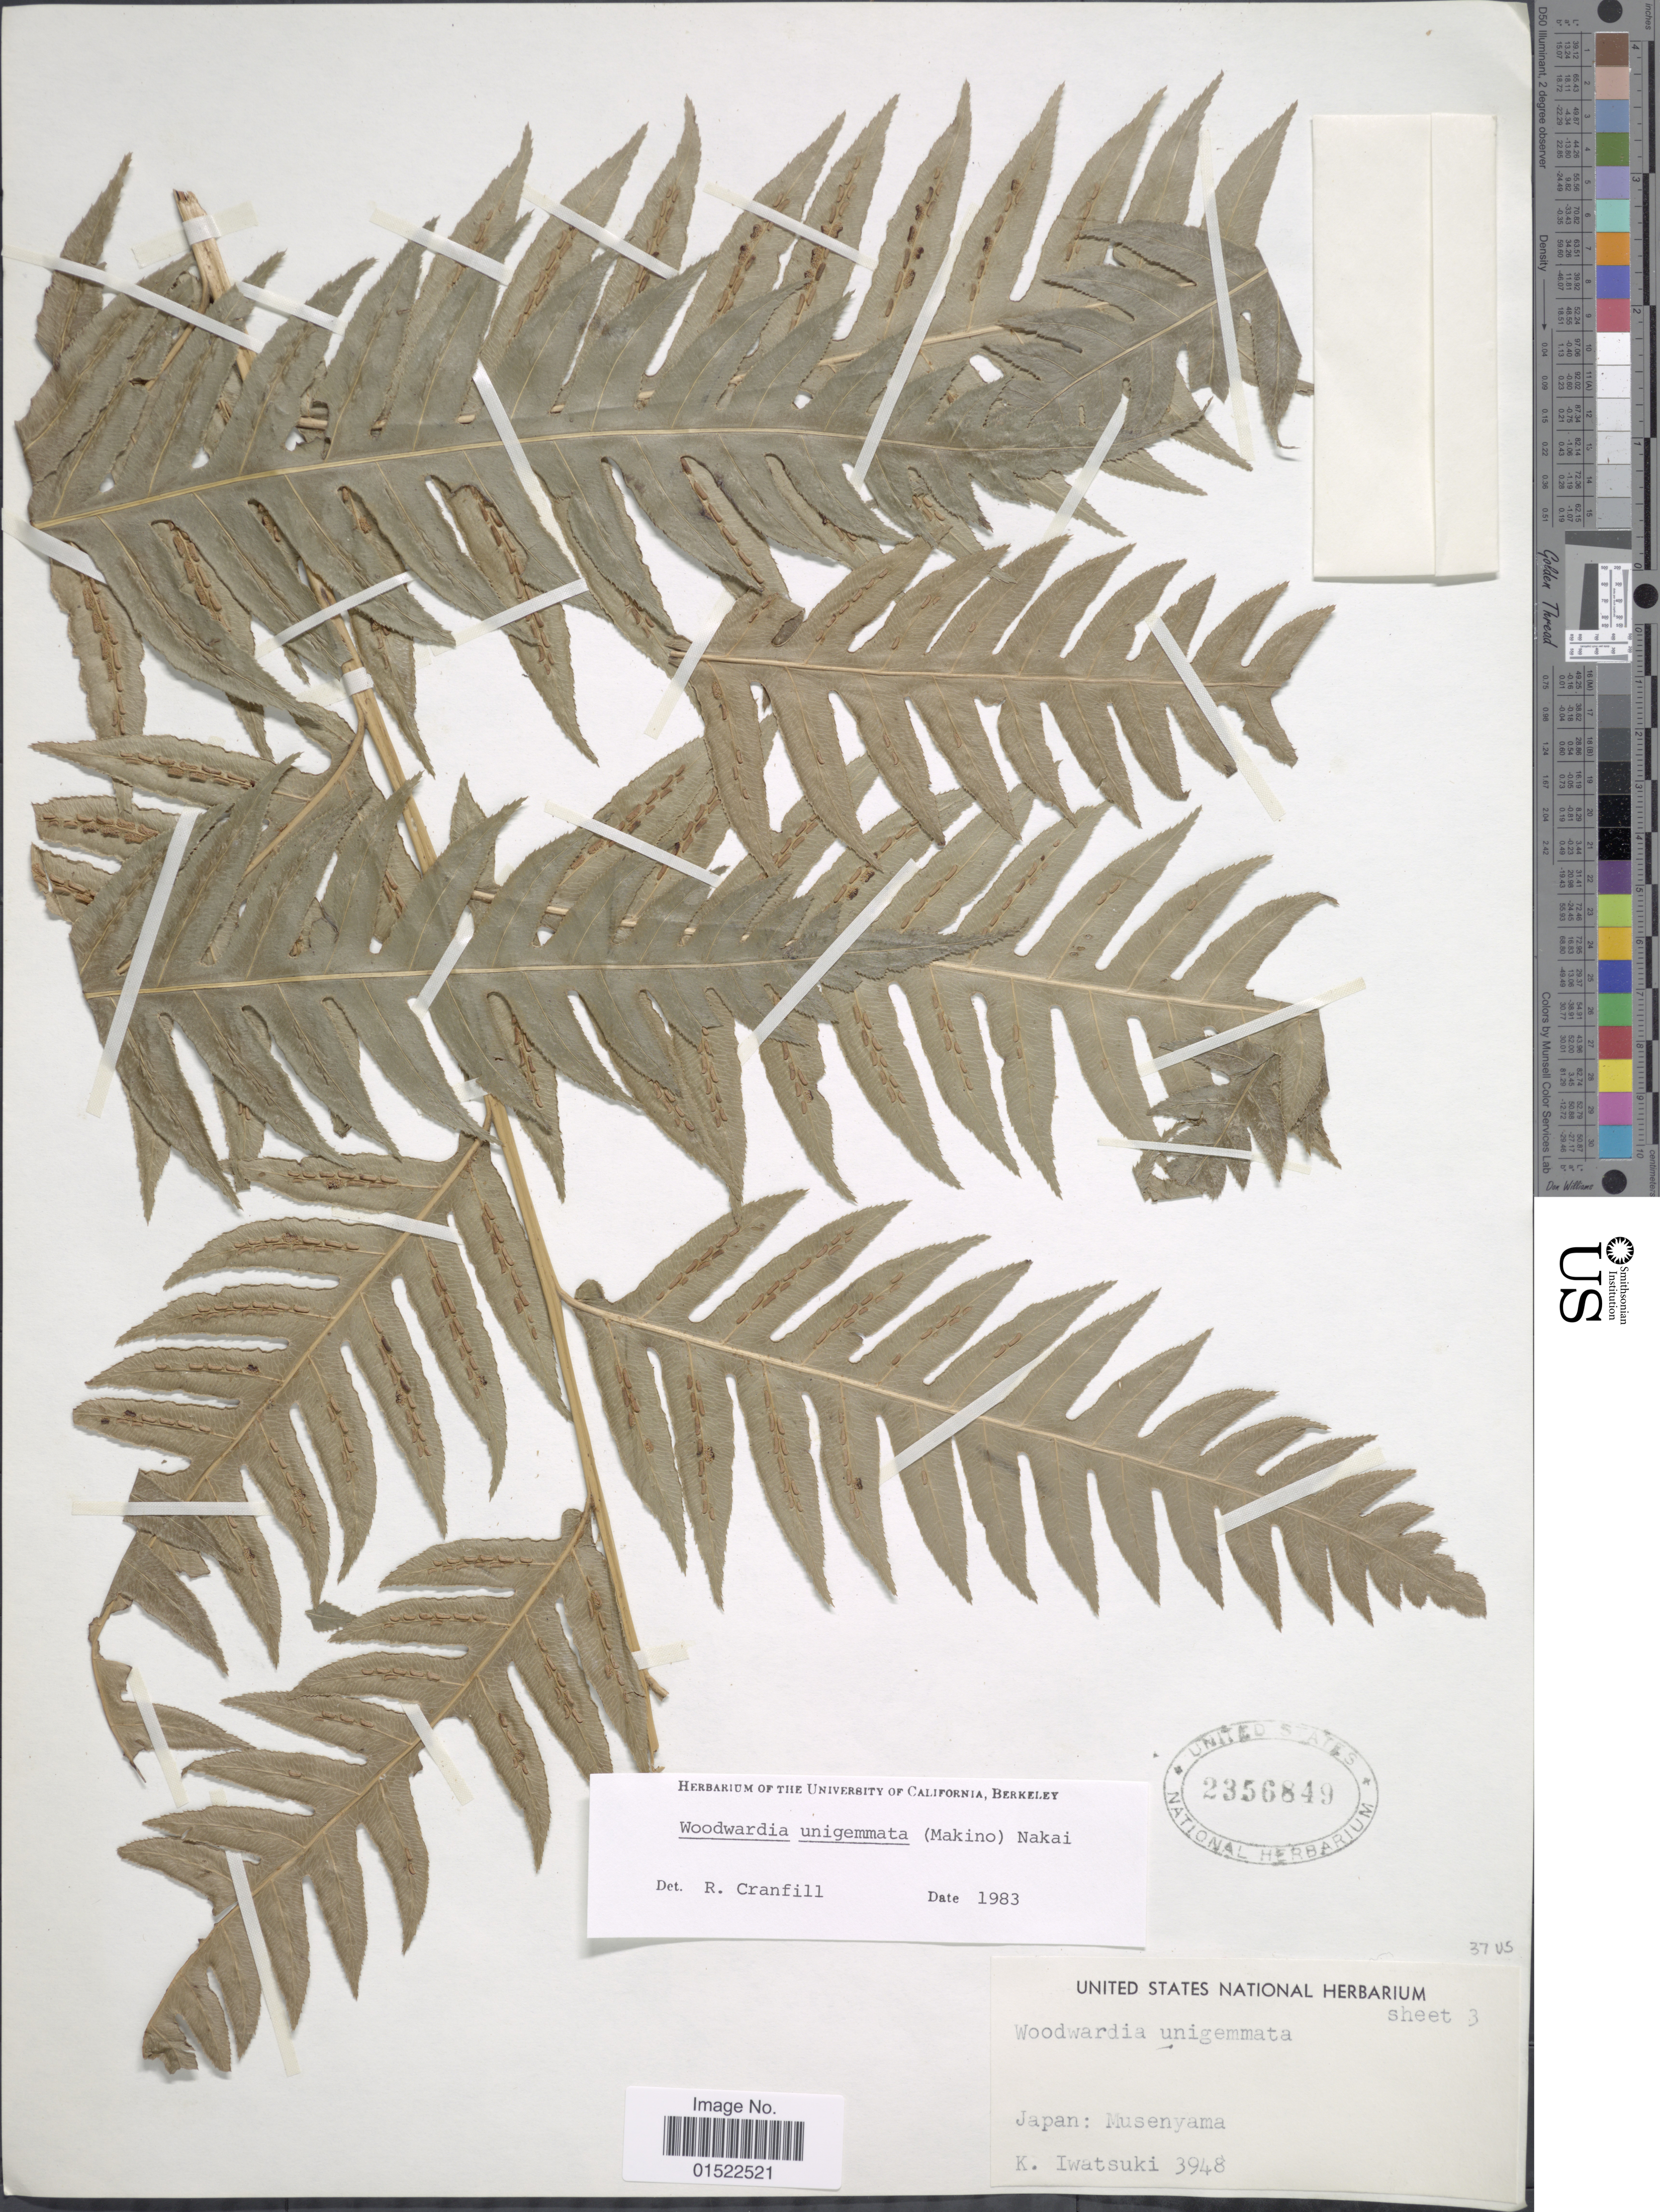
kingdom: Plantae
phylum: Tracheophyta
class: Polypodiopsida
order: Polypodiales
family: Blechnaceae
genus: Woodwardia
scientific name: Woodwardia unigemmata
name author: (Makino) Nakai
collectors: K. Iwatsuki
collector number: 3948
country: Japan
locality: Musenyama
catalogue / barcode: US 2356849